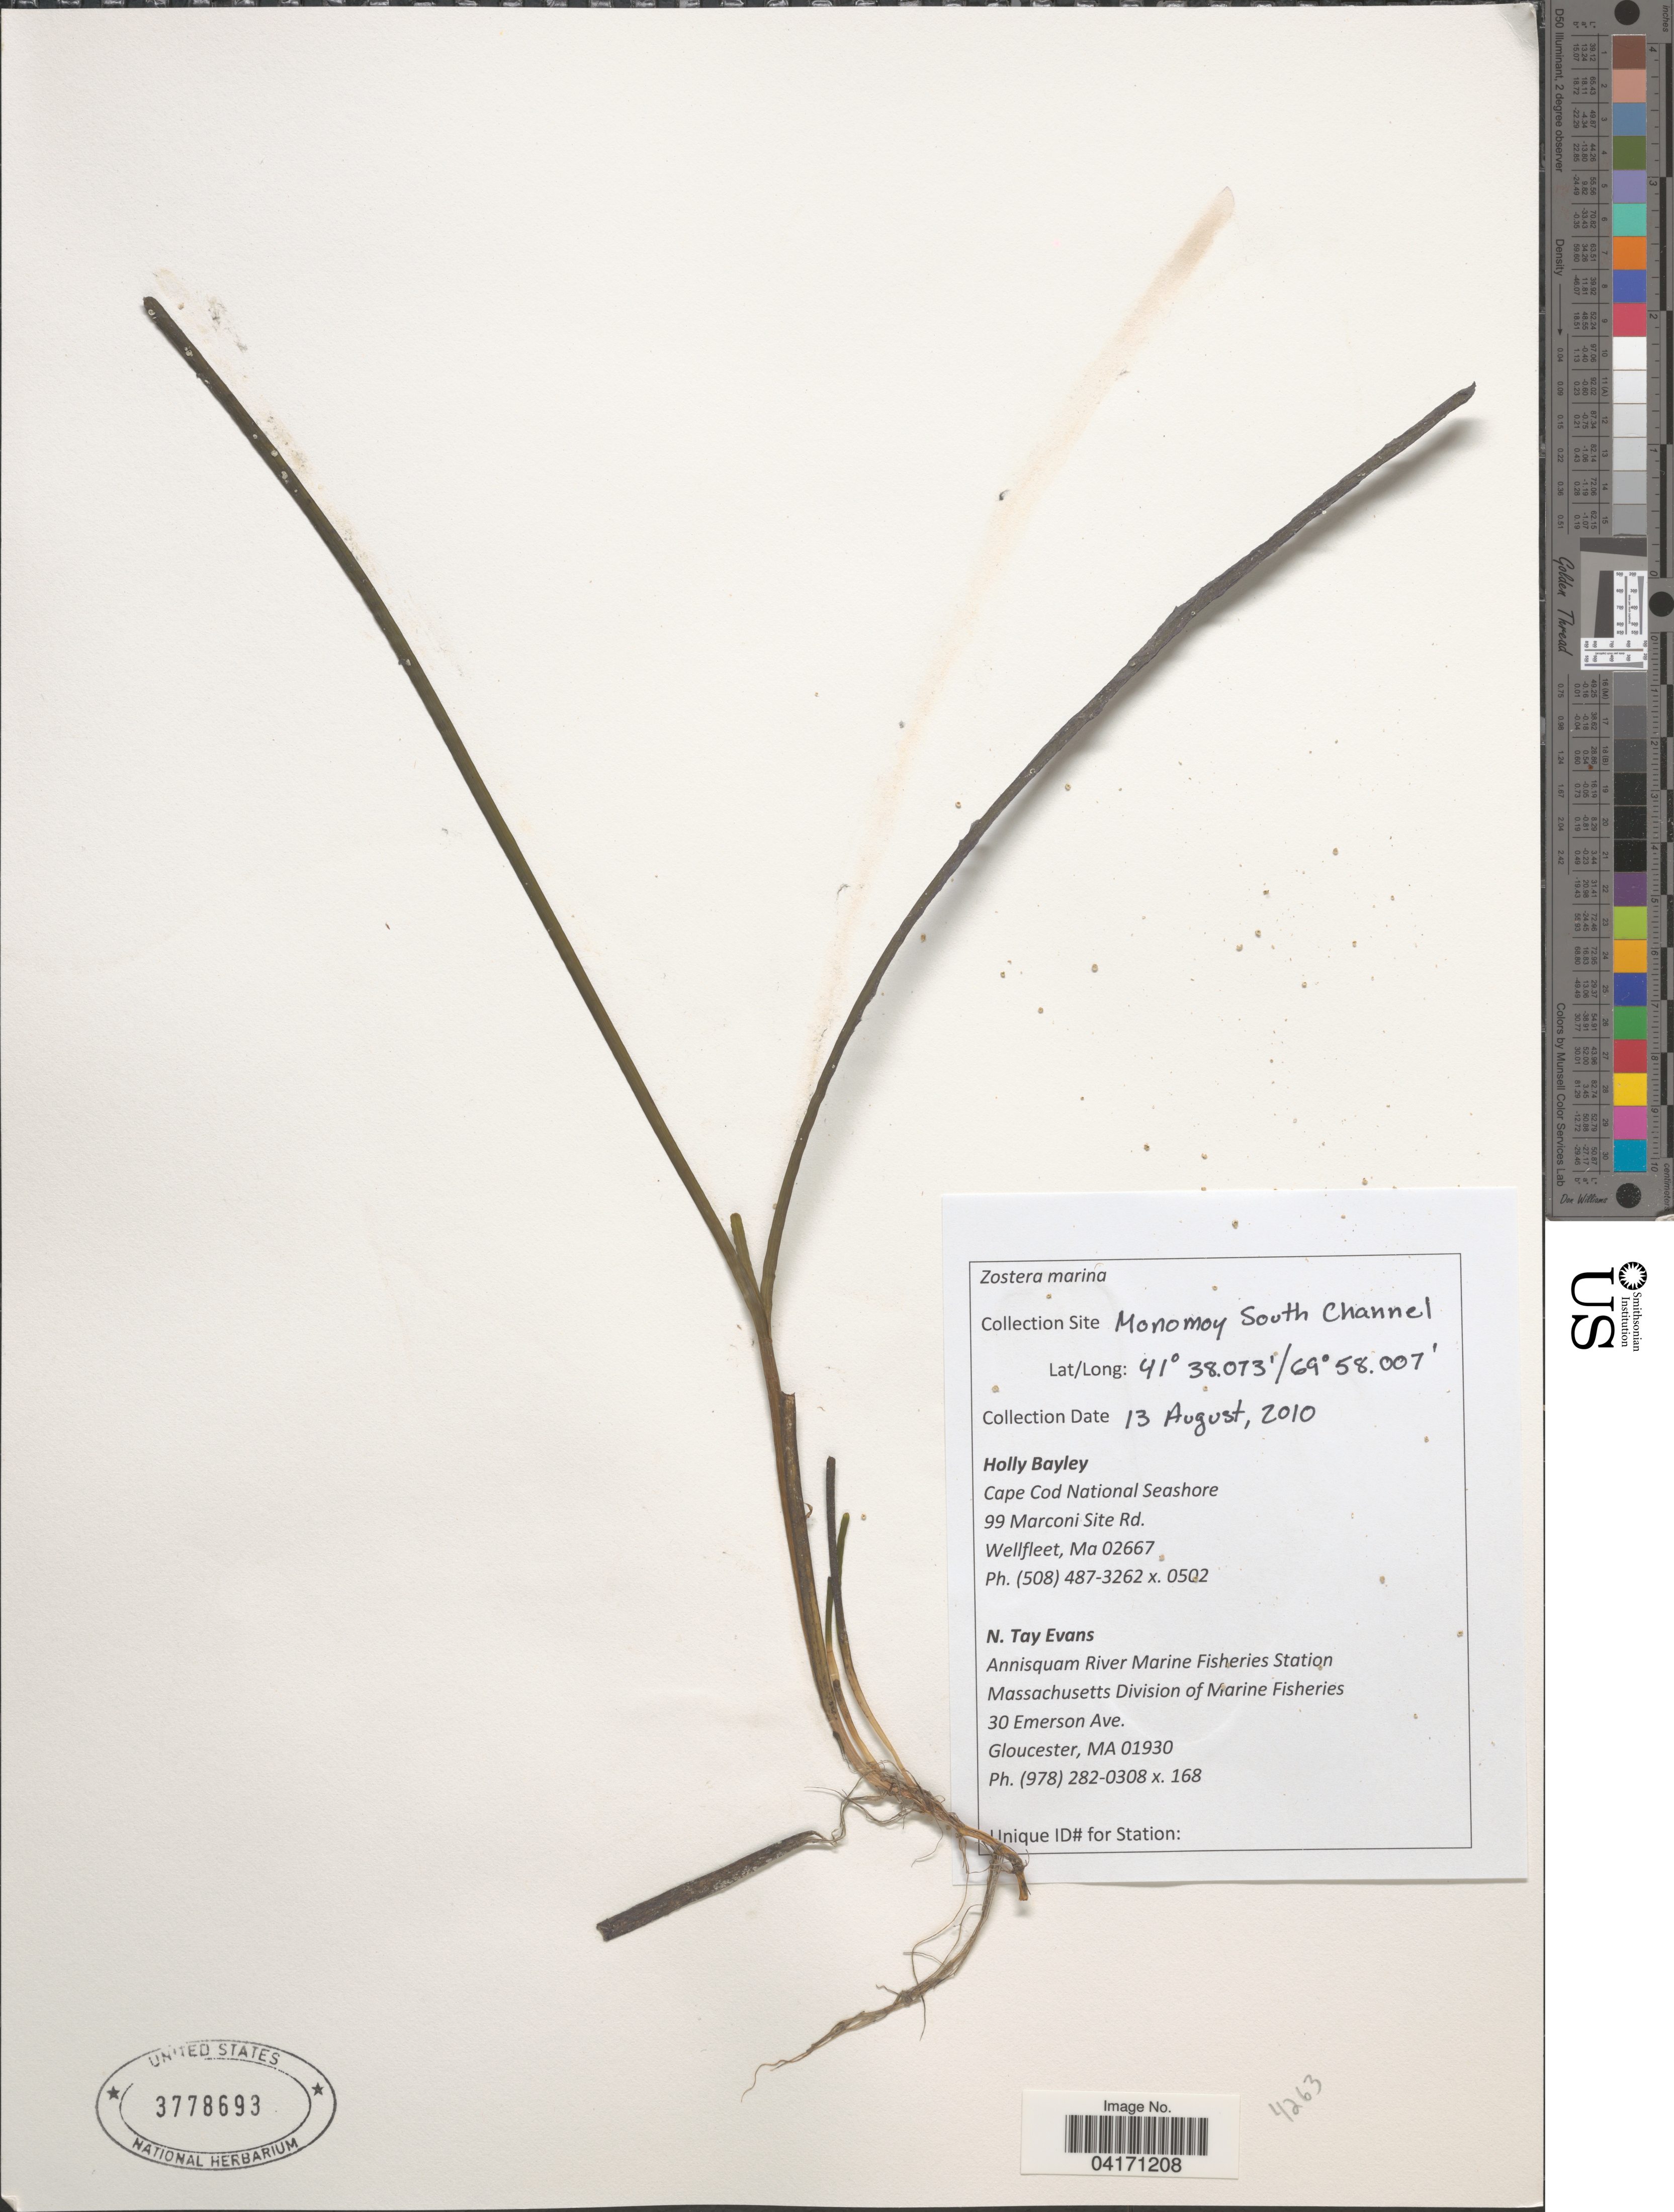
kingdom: Plantae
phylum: Tracheophyta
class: Liliopsida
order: Alismatales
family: Zosteraceae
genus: Zostera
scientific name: Zostera marina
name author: L.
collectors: H. Bayley & N. Evans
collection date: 2010-08-13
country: United States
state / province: Massachusetts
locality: Monomoy South Channel.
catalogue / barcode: US 3778693